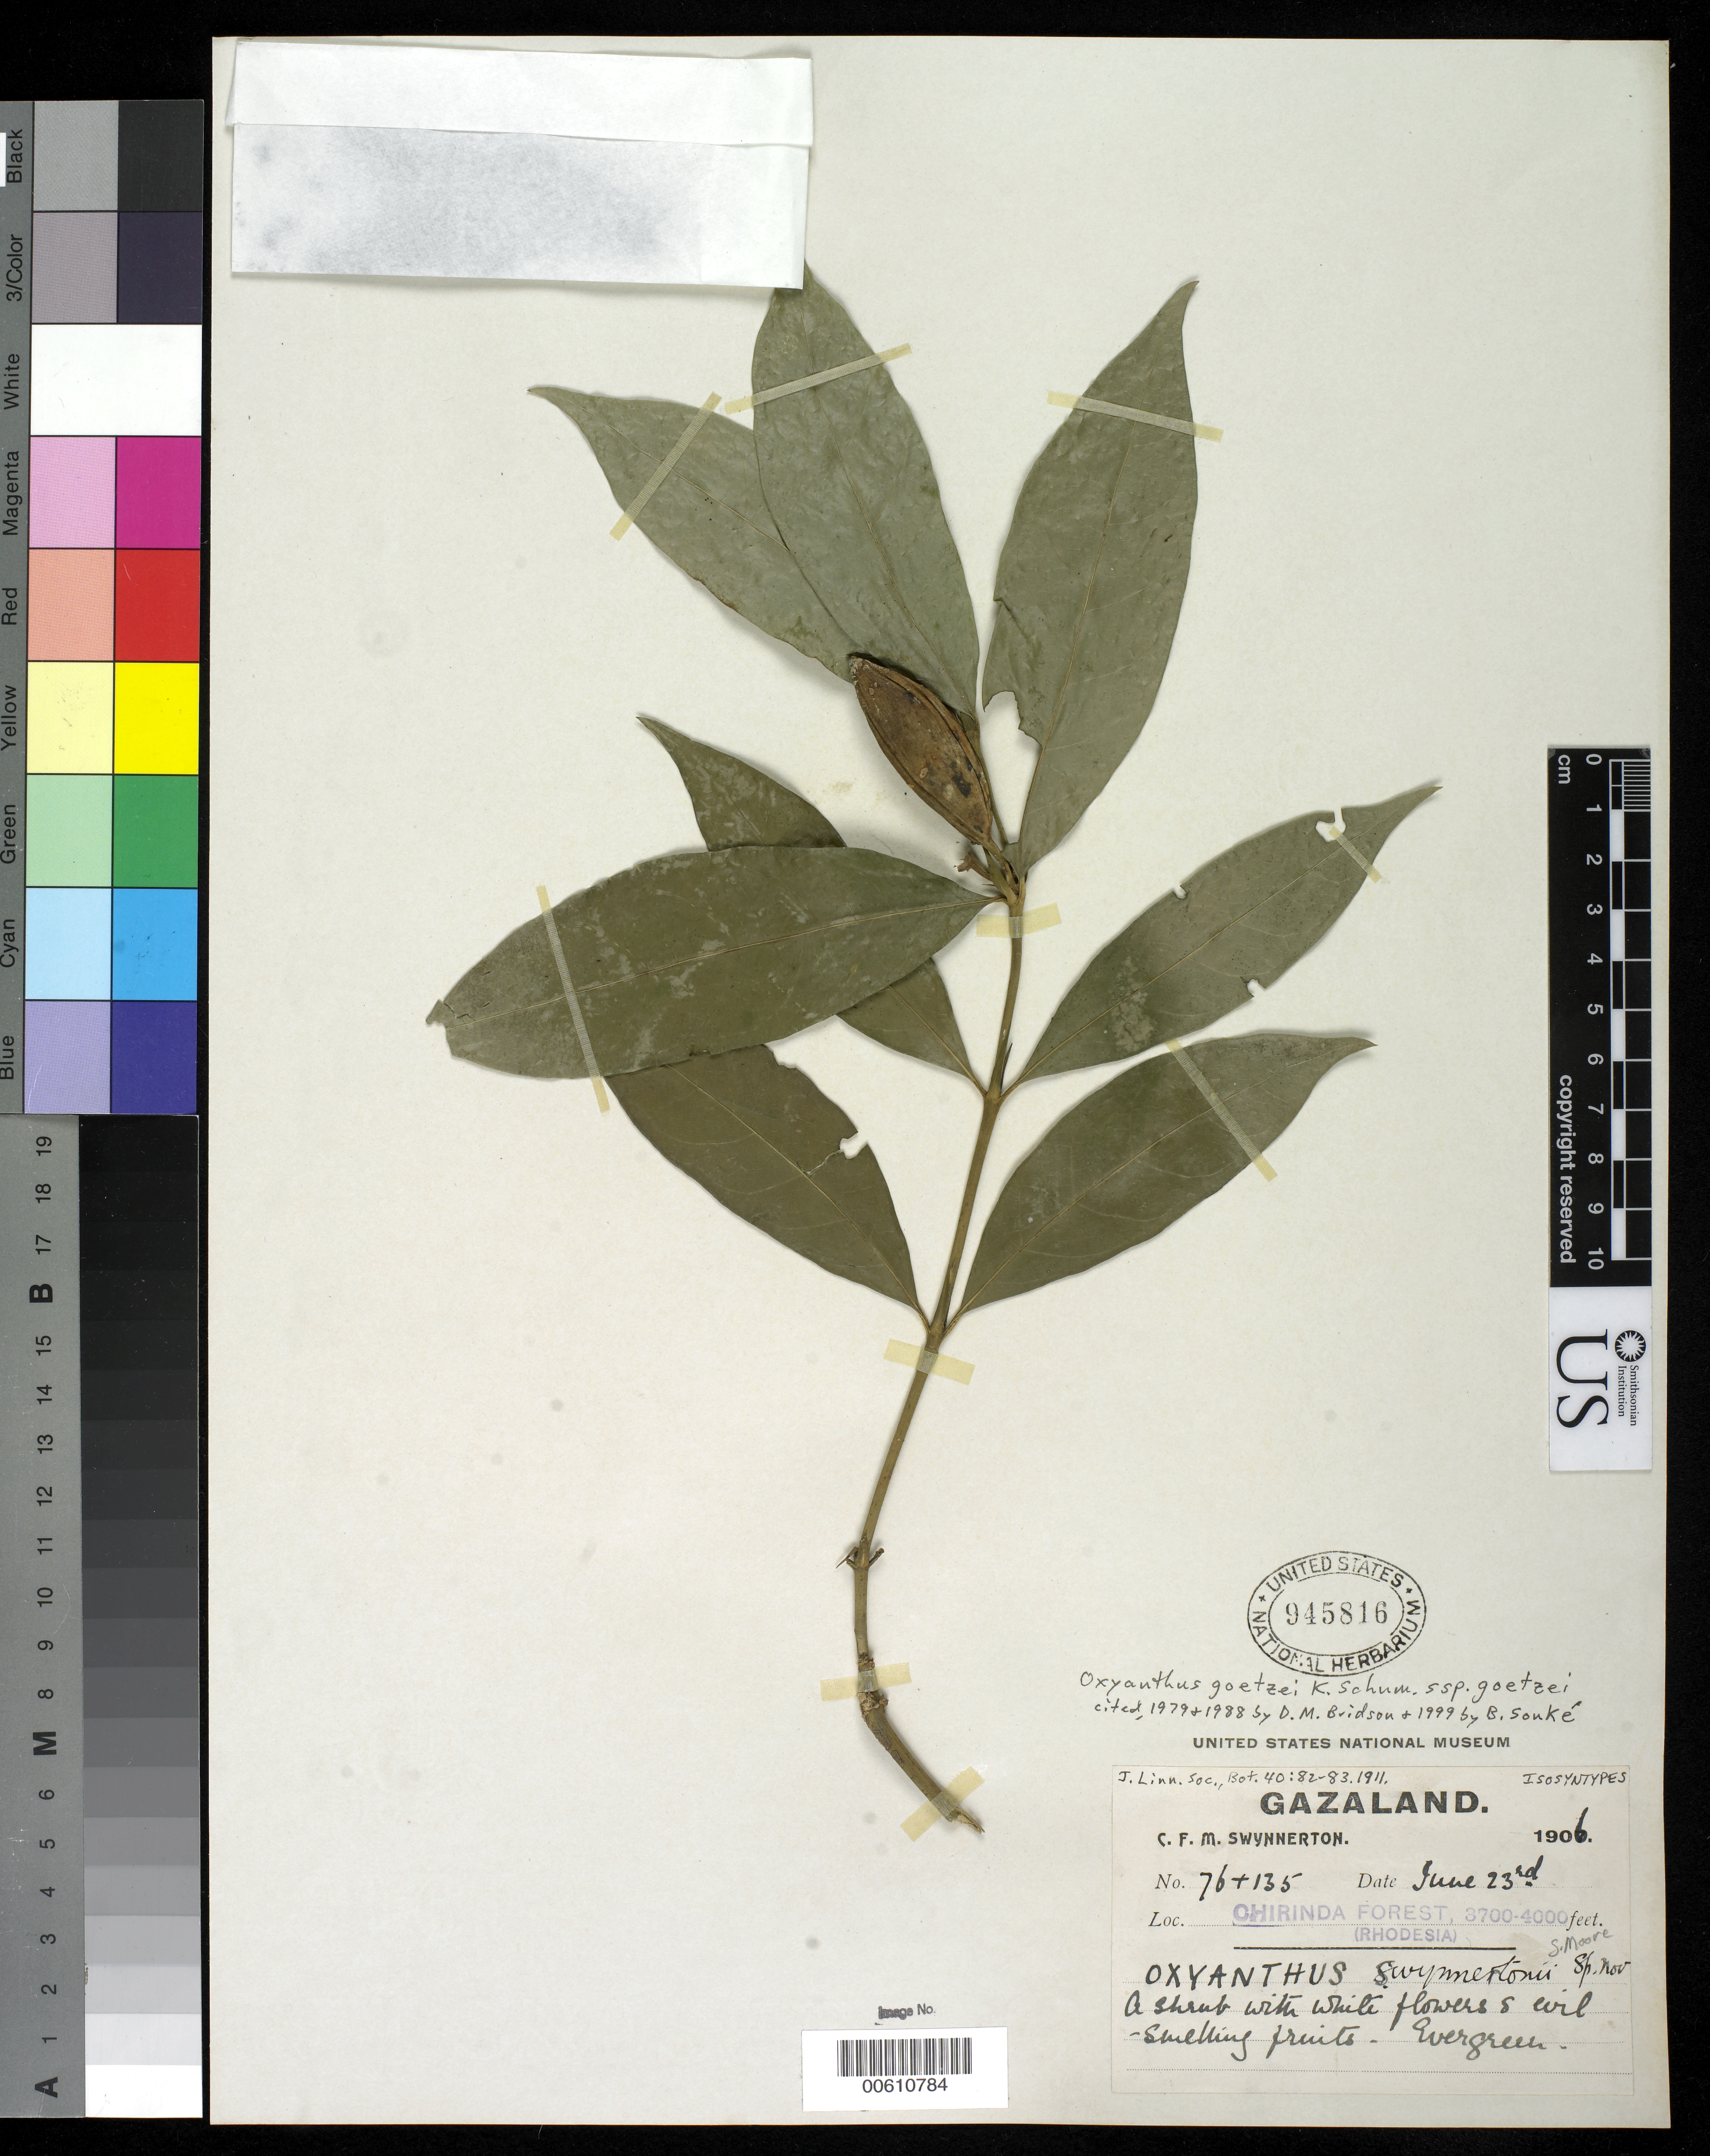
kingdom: Plantae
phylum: Tracheophyta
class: Magnoliopsida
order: Gentianales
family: Rubiaceae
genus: Oxyanthus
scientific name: Oxyanthus swynnertonii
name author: S. Moore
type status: Isosyntype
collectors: C. Swynnerton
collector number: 76+135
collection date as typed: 23 Jun 1906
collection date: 1906-06-23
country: Zimbabwe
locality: Gazaland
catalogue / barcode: US 945816